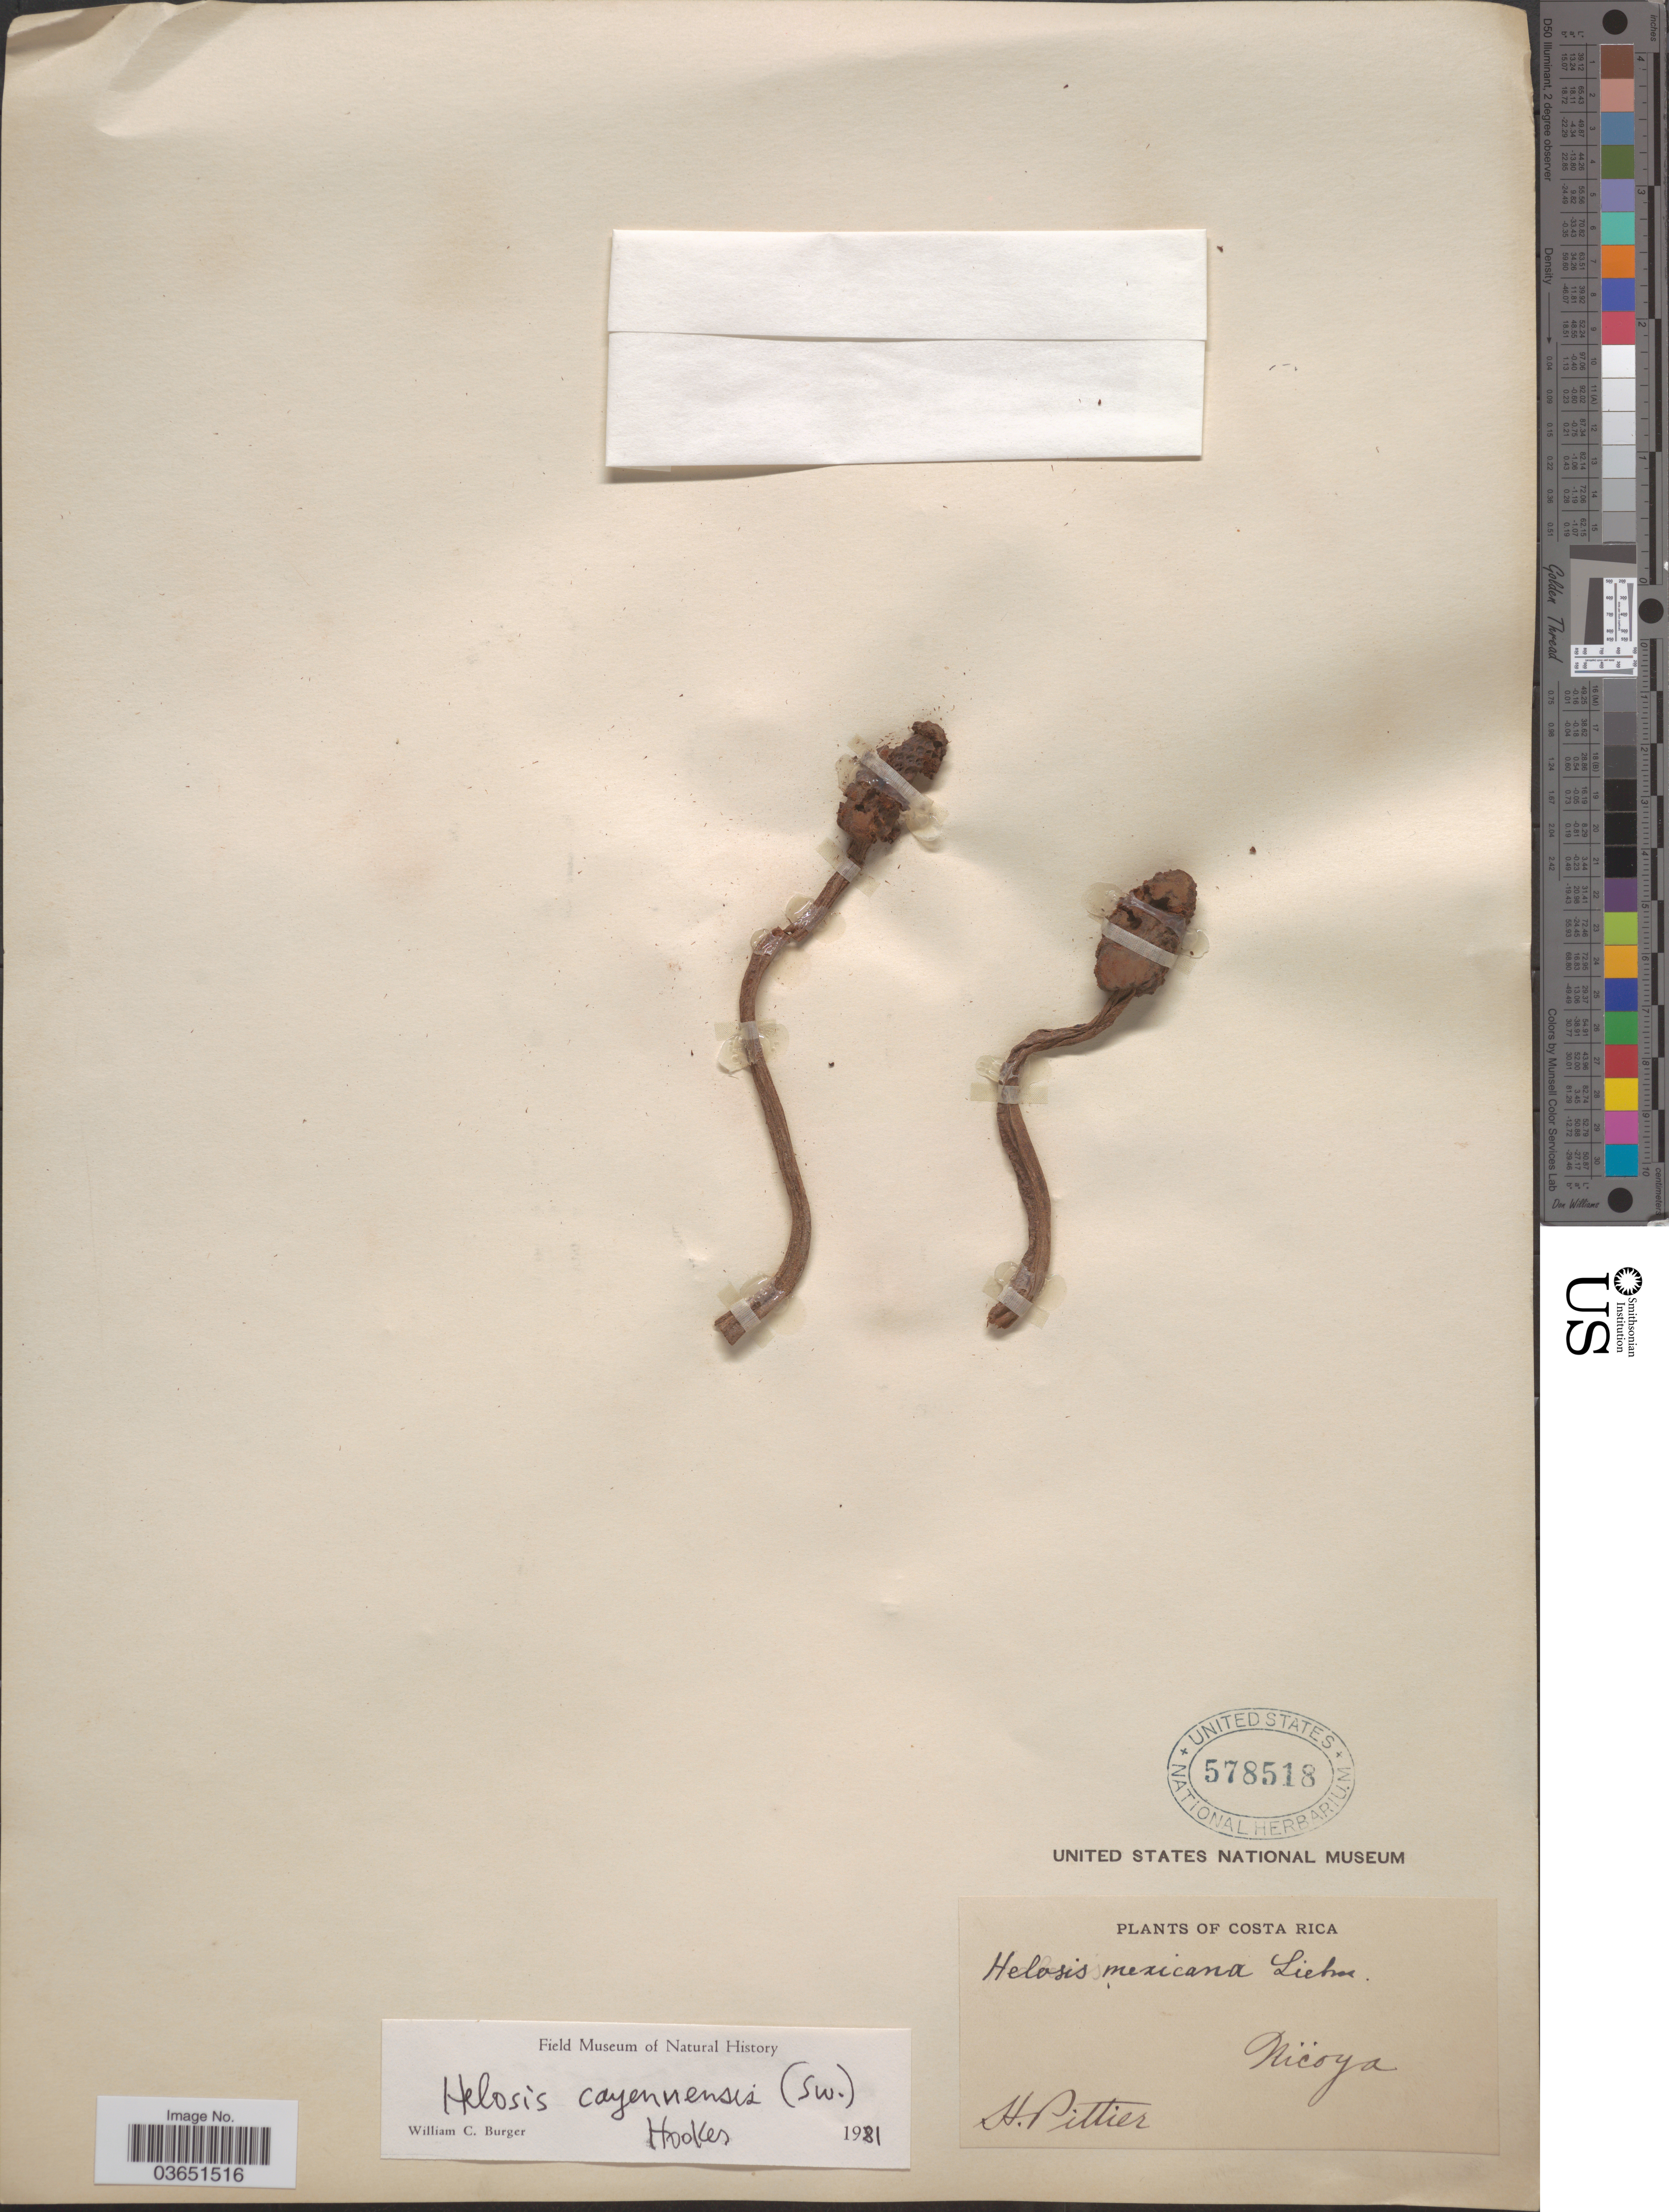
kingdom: Plantae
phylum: Tracheophyta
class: Magnoliopsida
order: Santalales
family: Balanophoraceae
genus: Helosis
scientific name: Helosis cayennensis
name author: (Sw.) Spreng.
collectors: H. F. Pittier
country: Costa Rica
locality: Nïcoya.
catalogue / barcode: US 578518